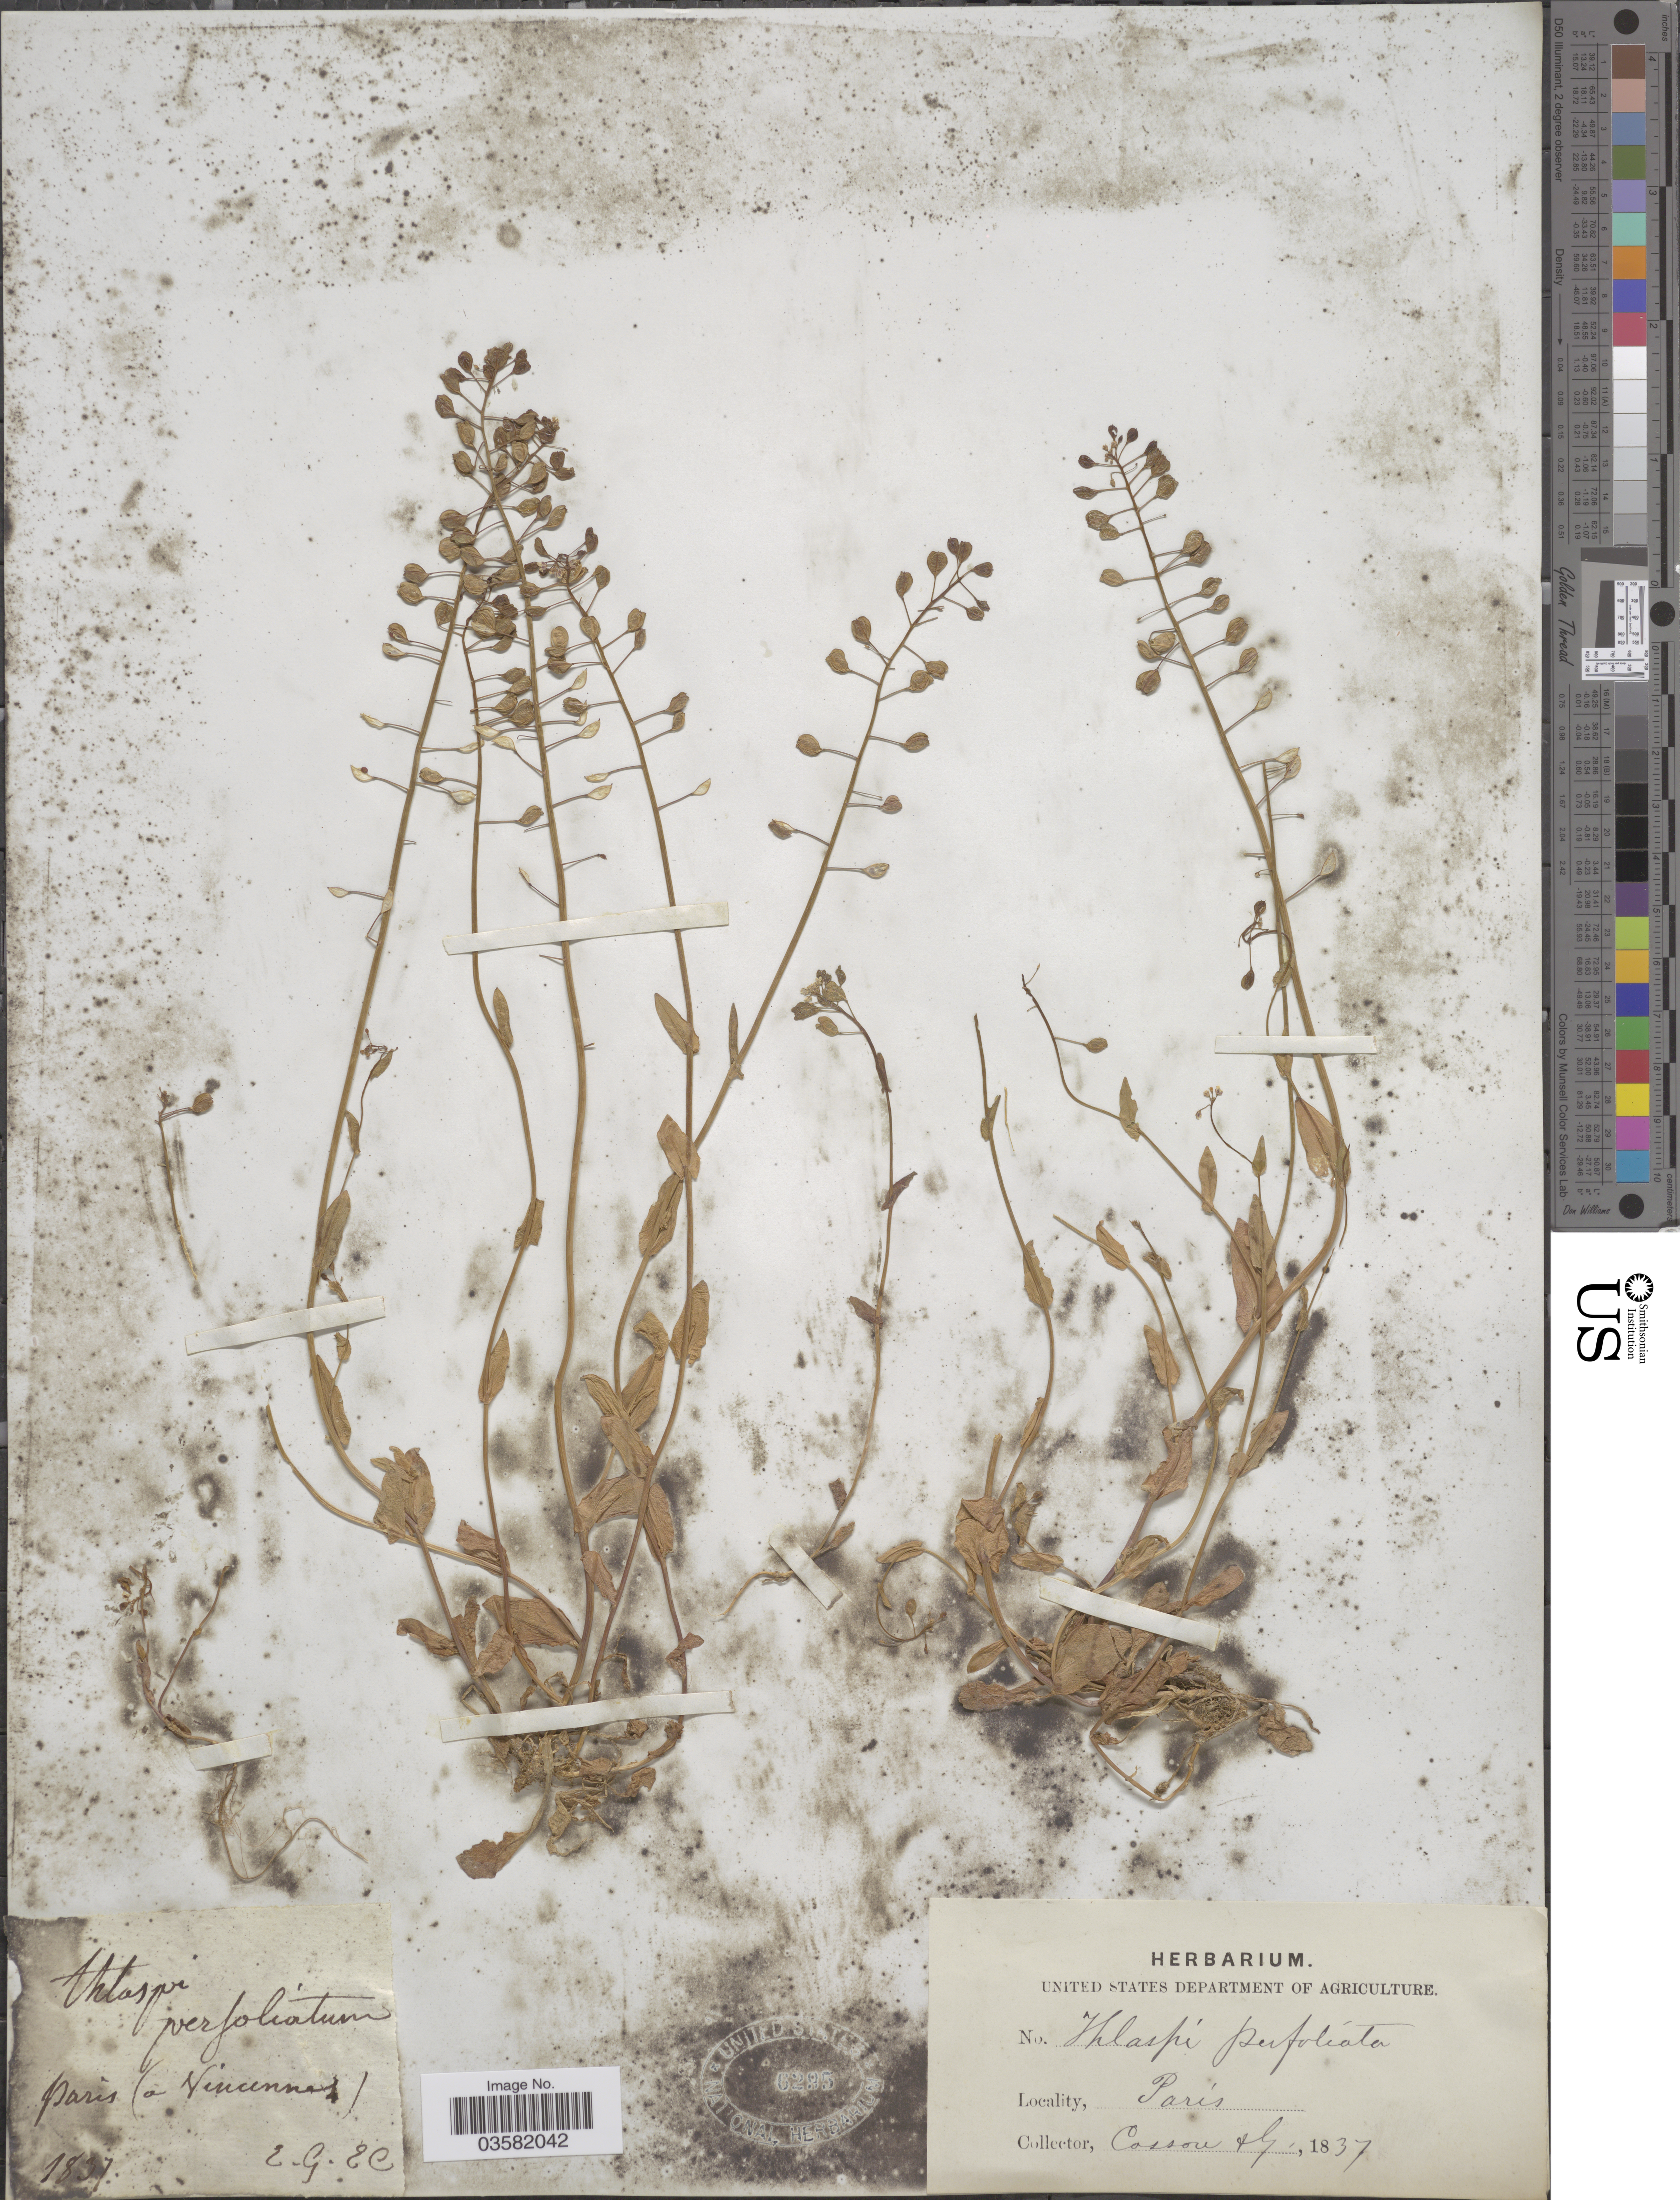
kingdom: Plantae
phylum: Tracheophyta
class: Magnoliopsida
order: Brassicales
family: Brassicaceae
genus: Thlaspi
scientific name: Thlaspi perfoliatum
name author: L.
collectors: E. Cosson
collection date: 1837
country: France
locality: Paris (a Vincennes).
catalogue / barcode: US 6295